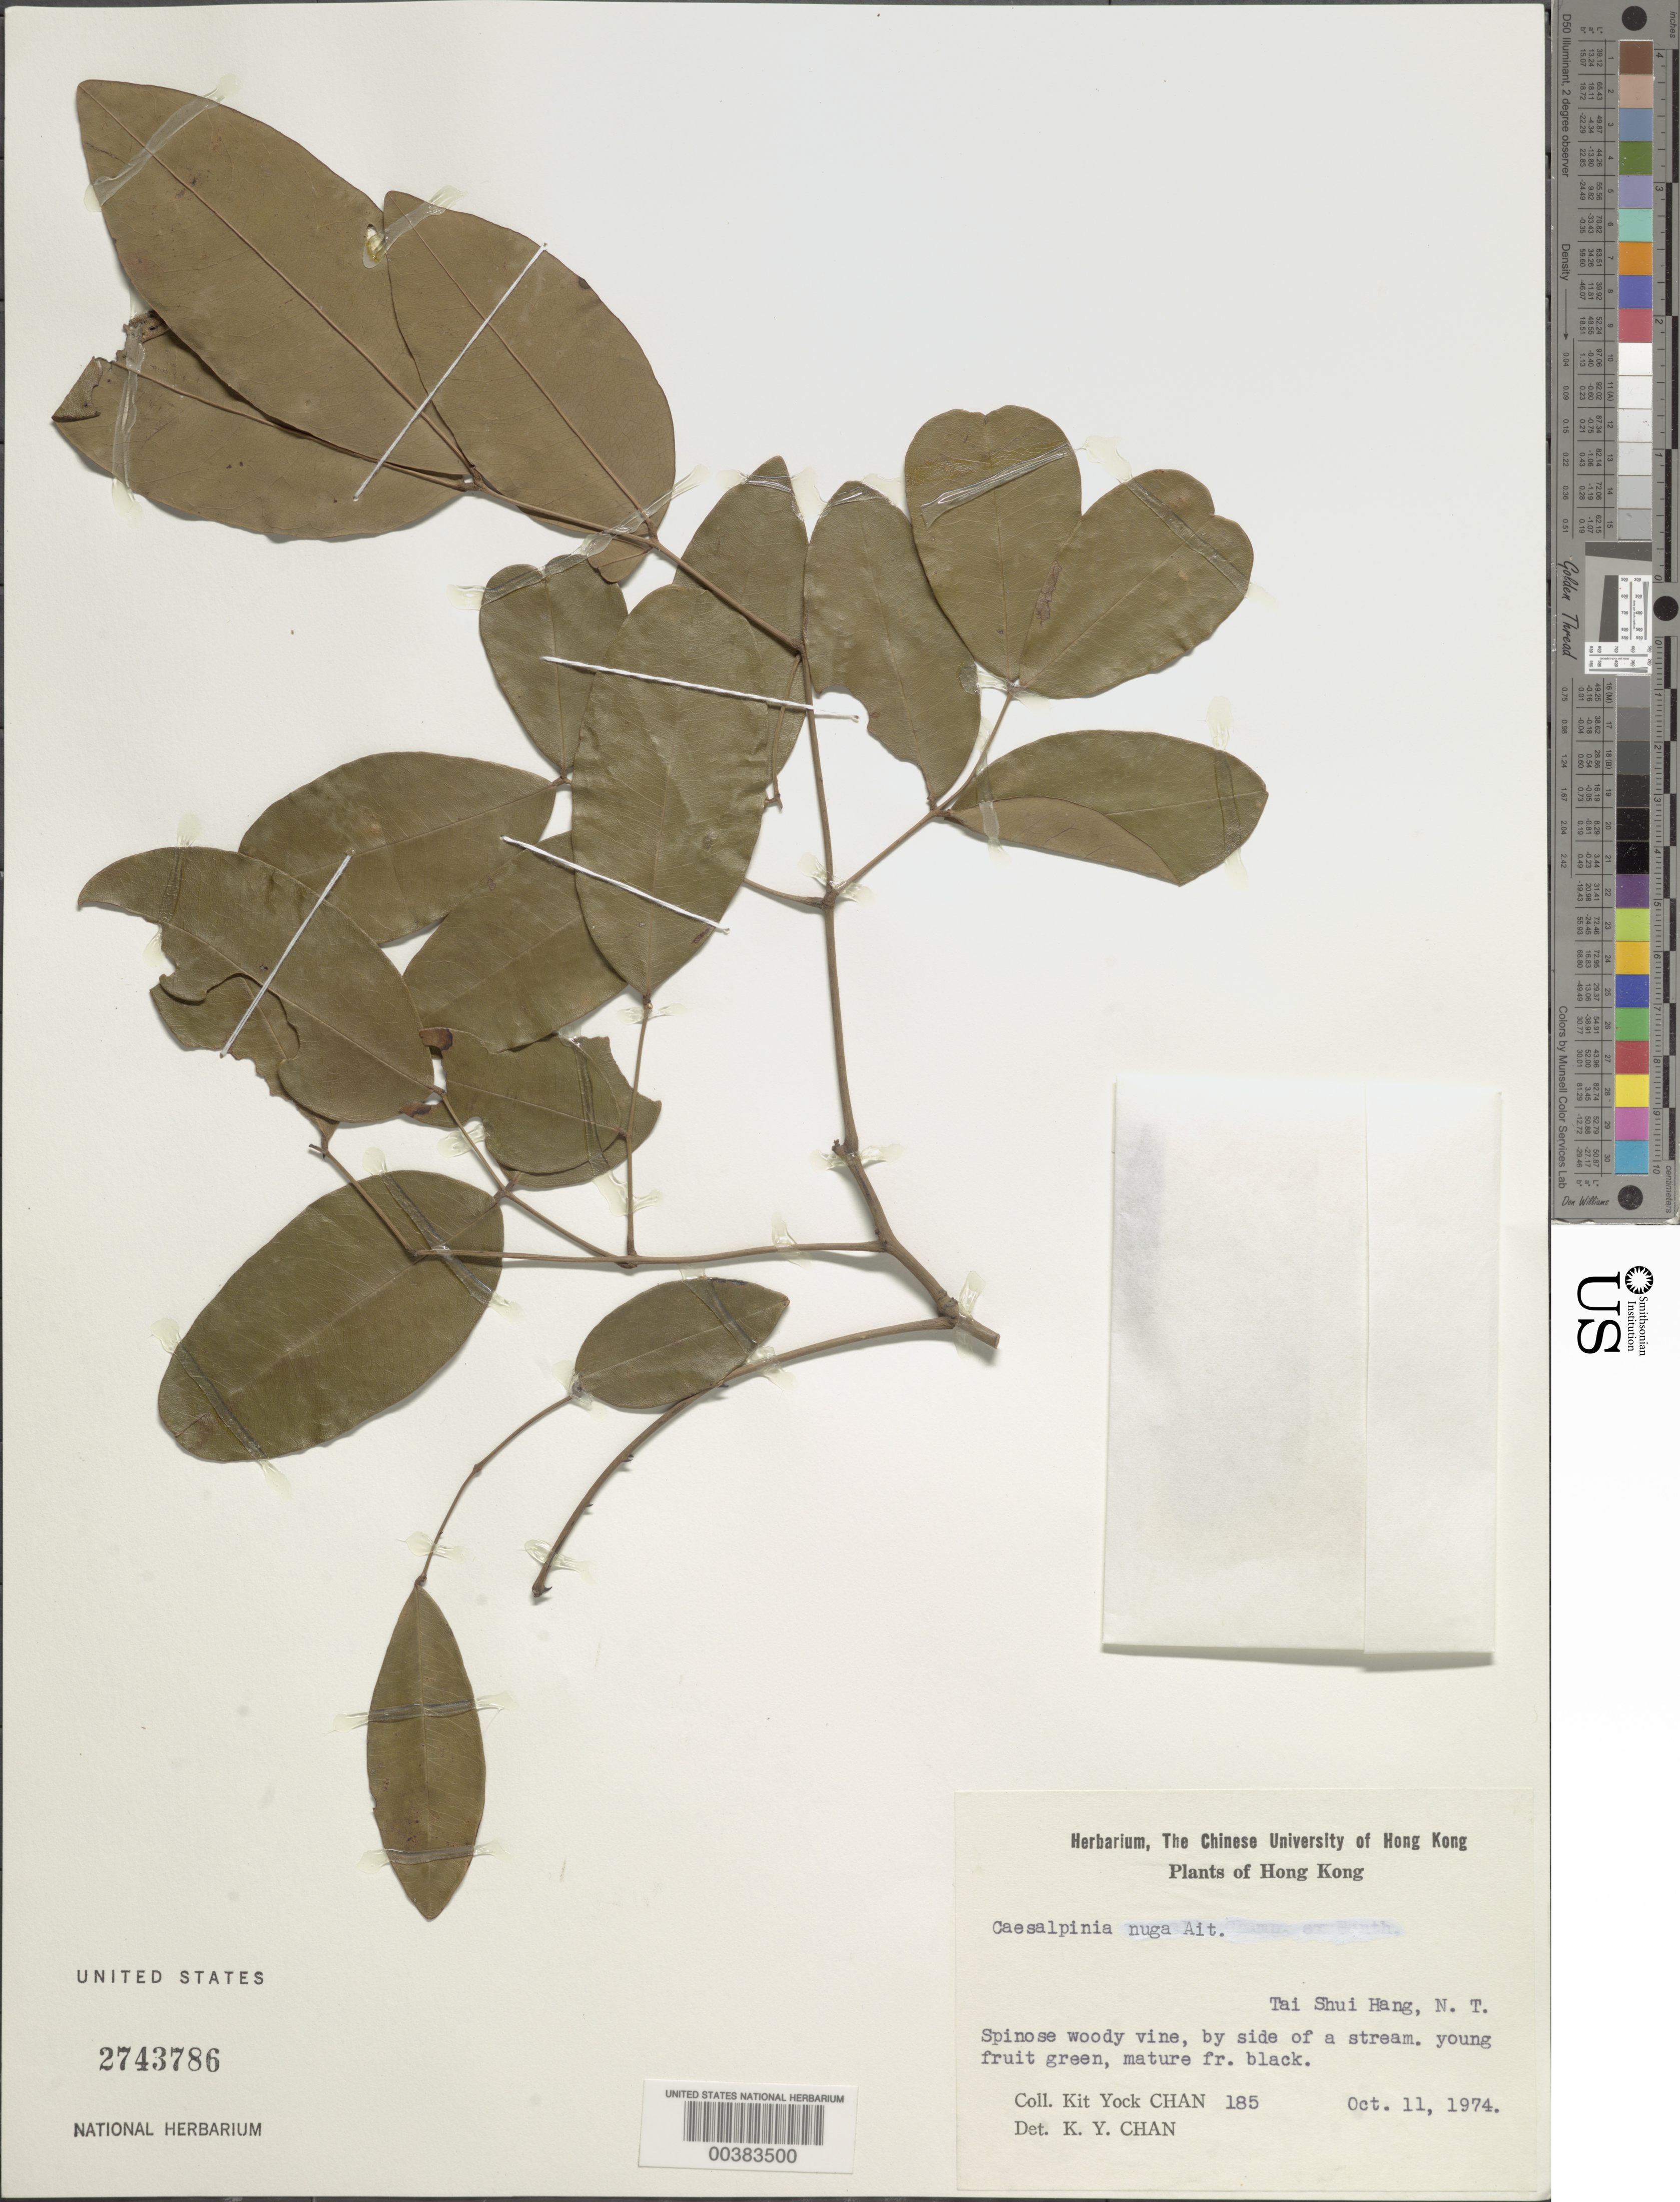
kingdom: Plantae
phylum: Tracheophyta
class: Magnoliopsida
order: Fabales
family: Fabaceae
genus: Ticanto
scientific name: Ticanto crista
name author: (L.) R. Clark & Gagnon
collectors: K. Chan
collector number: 185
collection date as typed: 11 Oct 1974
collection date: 1974-10-11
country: China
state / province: Hong Kong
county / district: New Territories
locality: Tai shui hang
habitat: Side of stream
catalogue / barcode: US 2743786